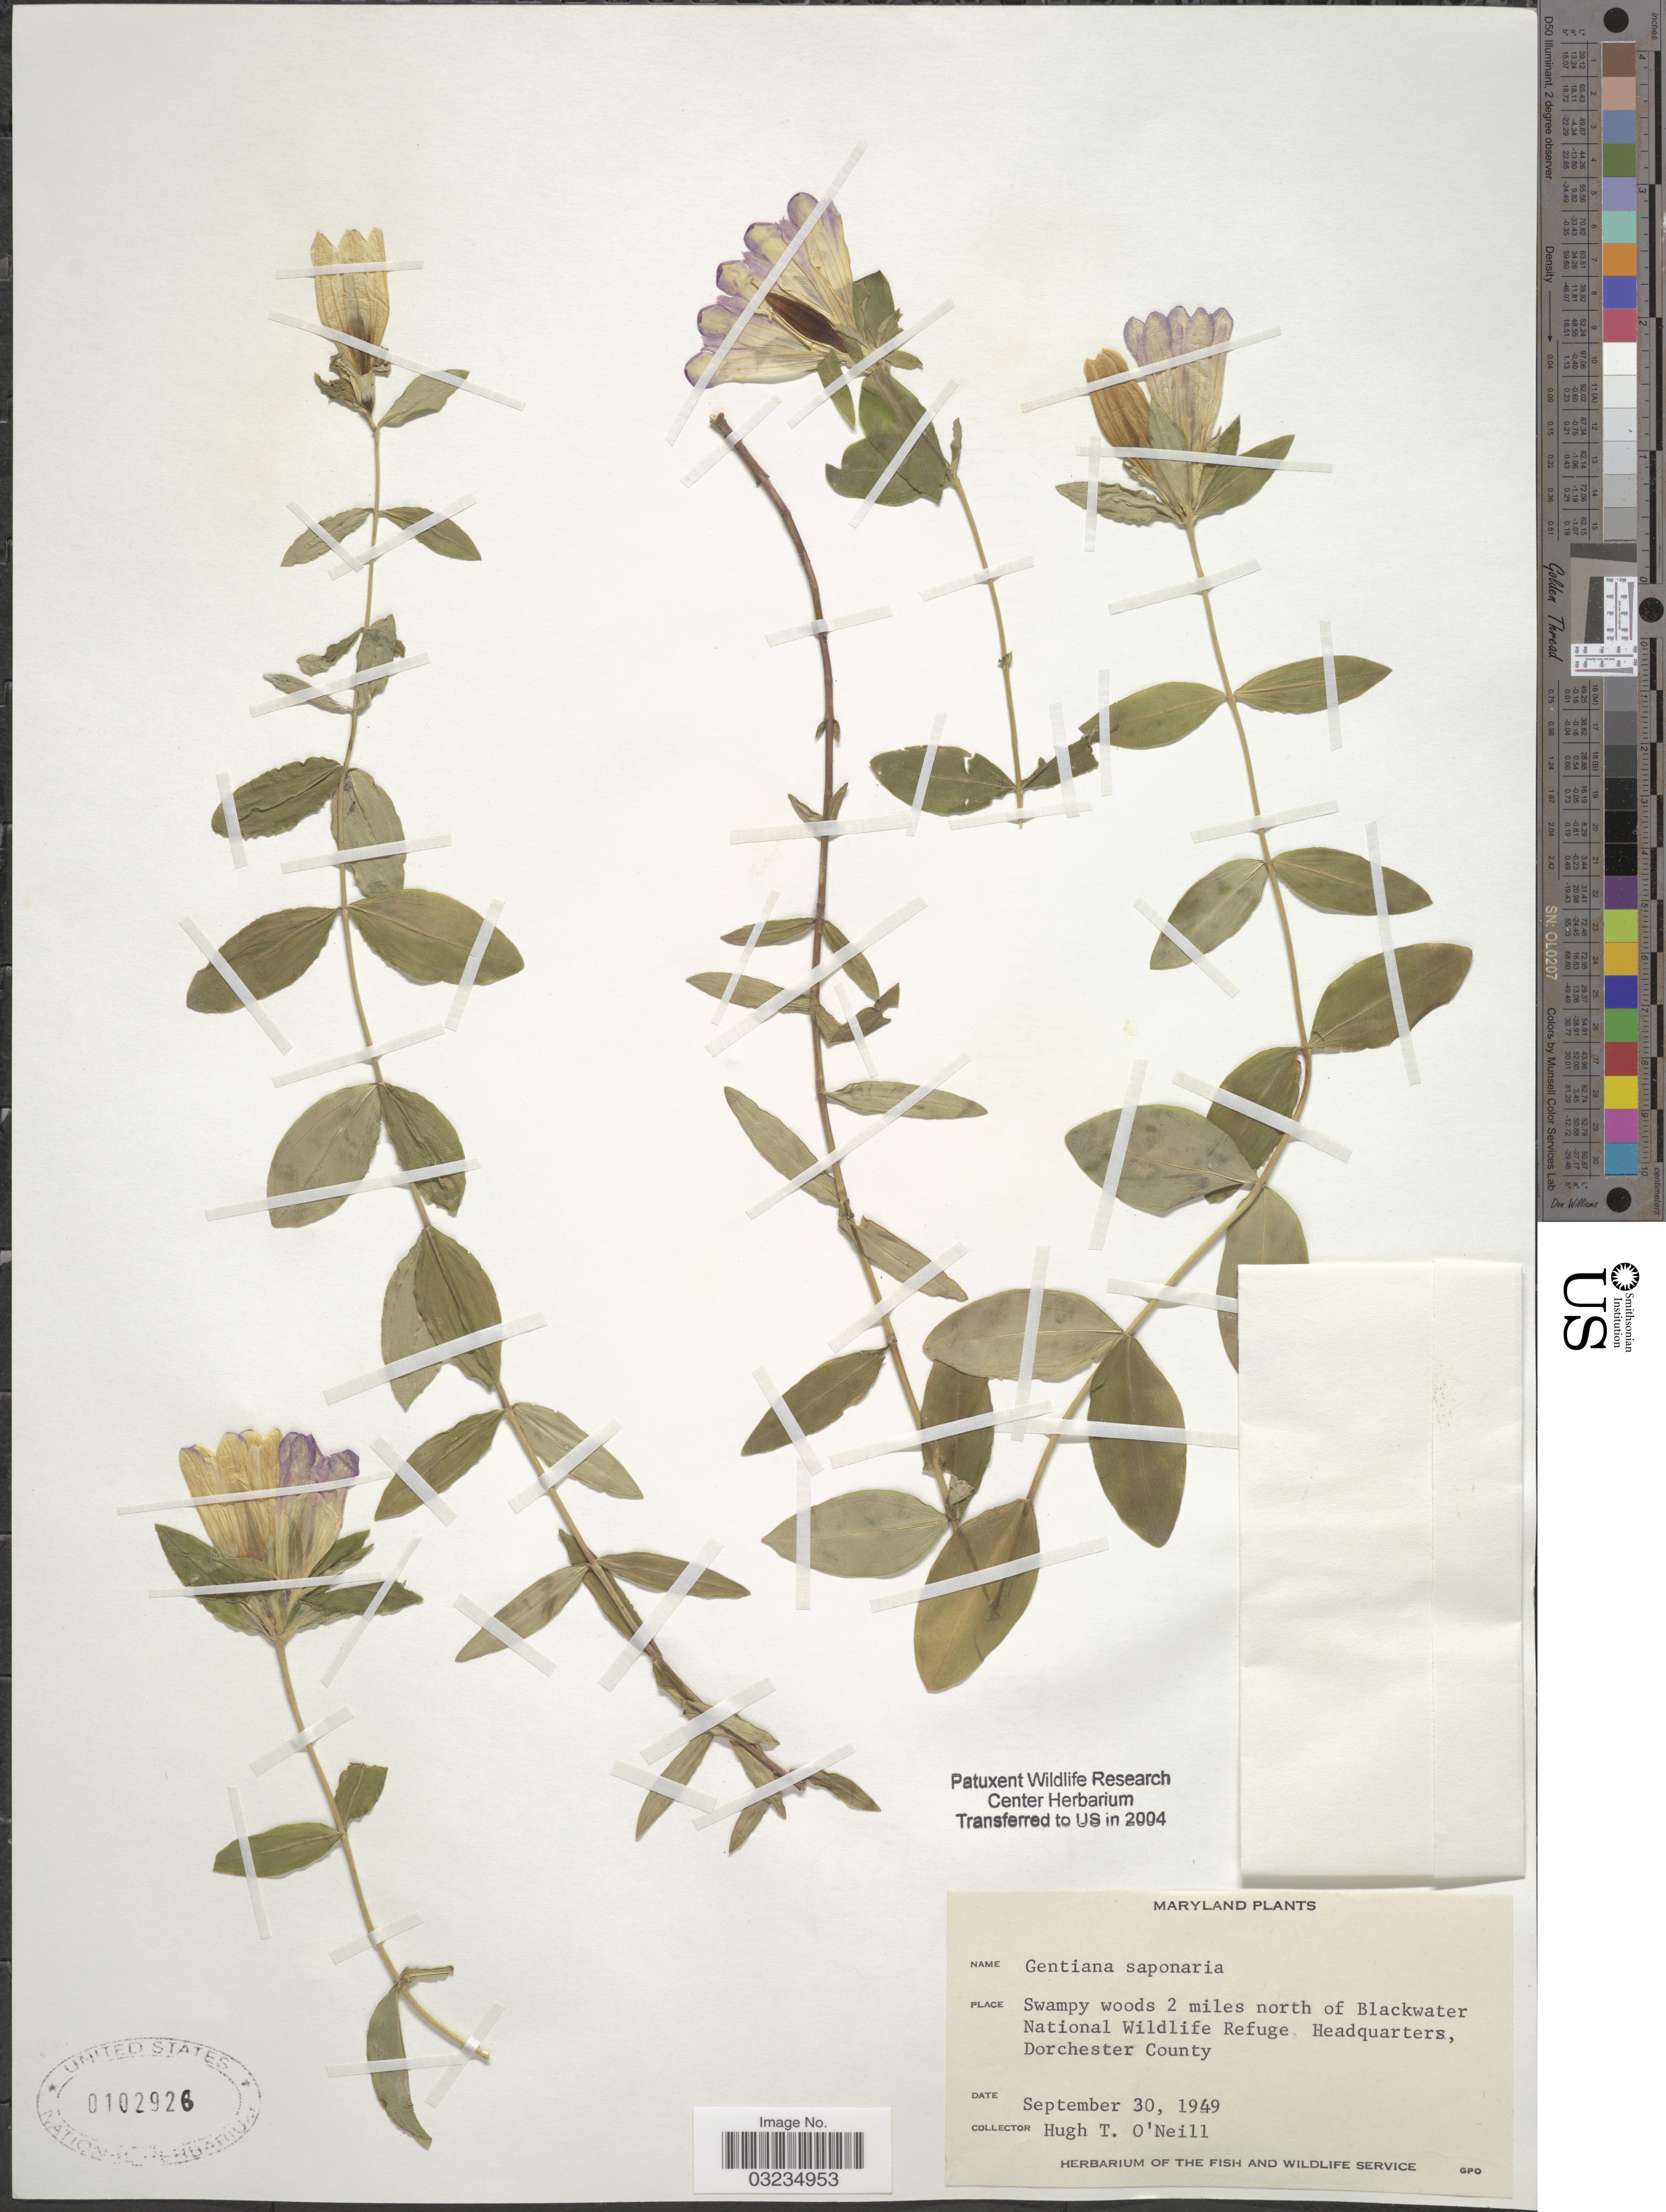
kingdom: Plantae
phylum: Tracheophyta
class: Magnoliopsida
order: Gentianales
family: Gentianaceae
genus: Gentiana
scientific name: Gentiana saponaria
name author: L.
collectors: H. O'Neill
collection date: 1949-09-30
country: United States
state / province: Maryland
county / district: Dorchester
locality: Swampy woods 2 miles north of Blackwater National Wildlife Refuge Headquarters, Dorchester County.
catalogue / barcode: US 102926